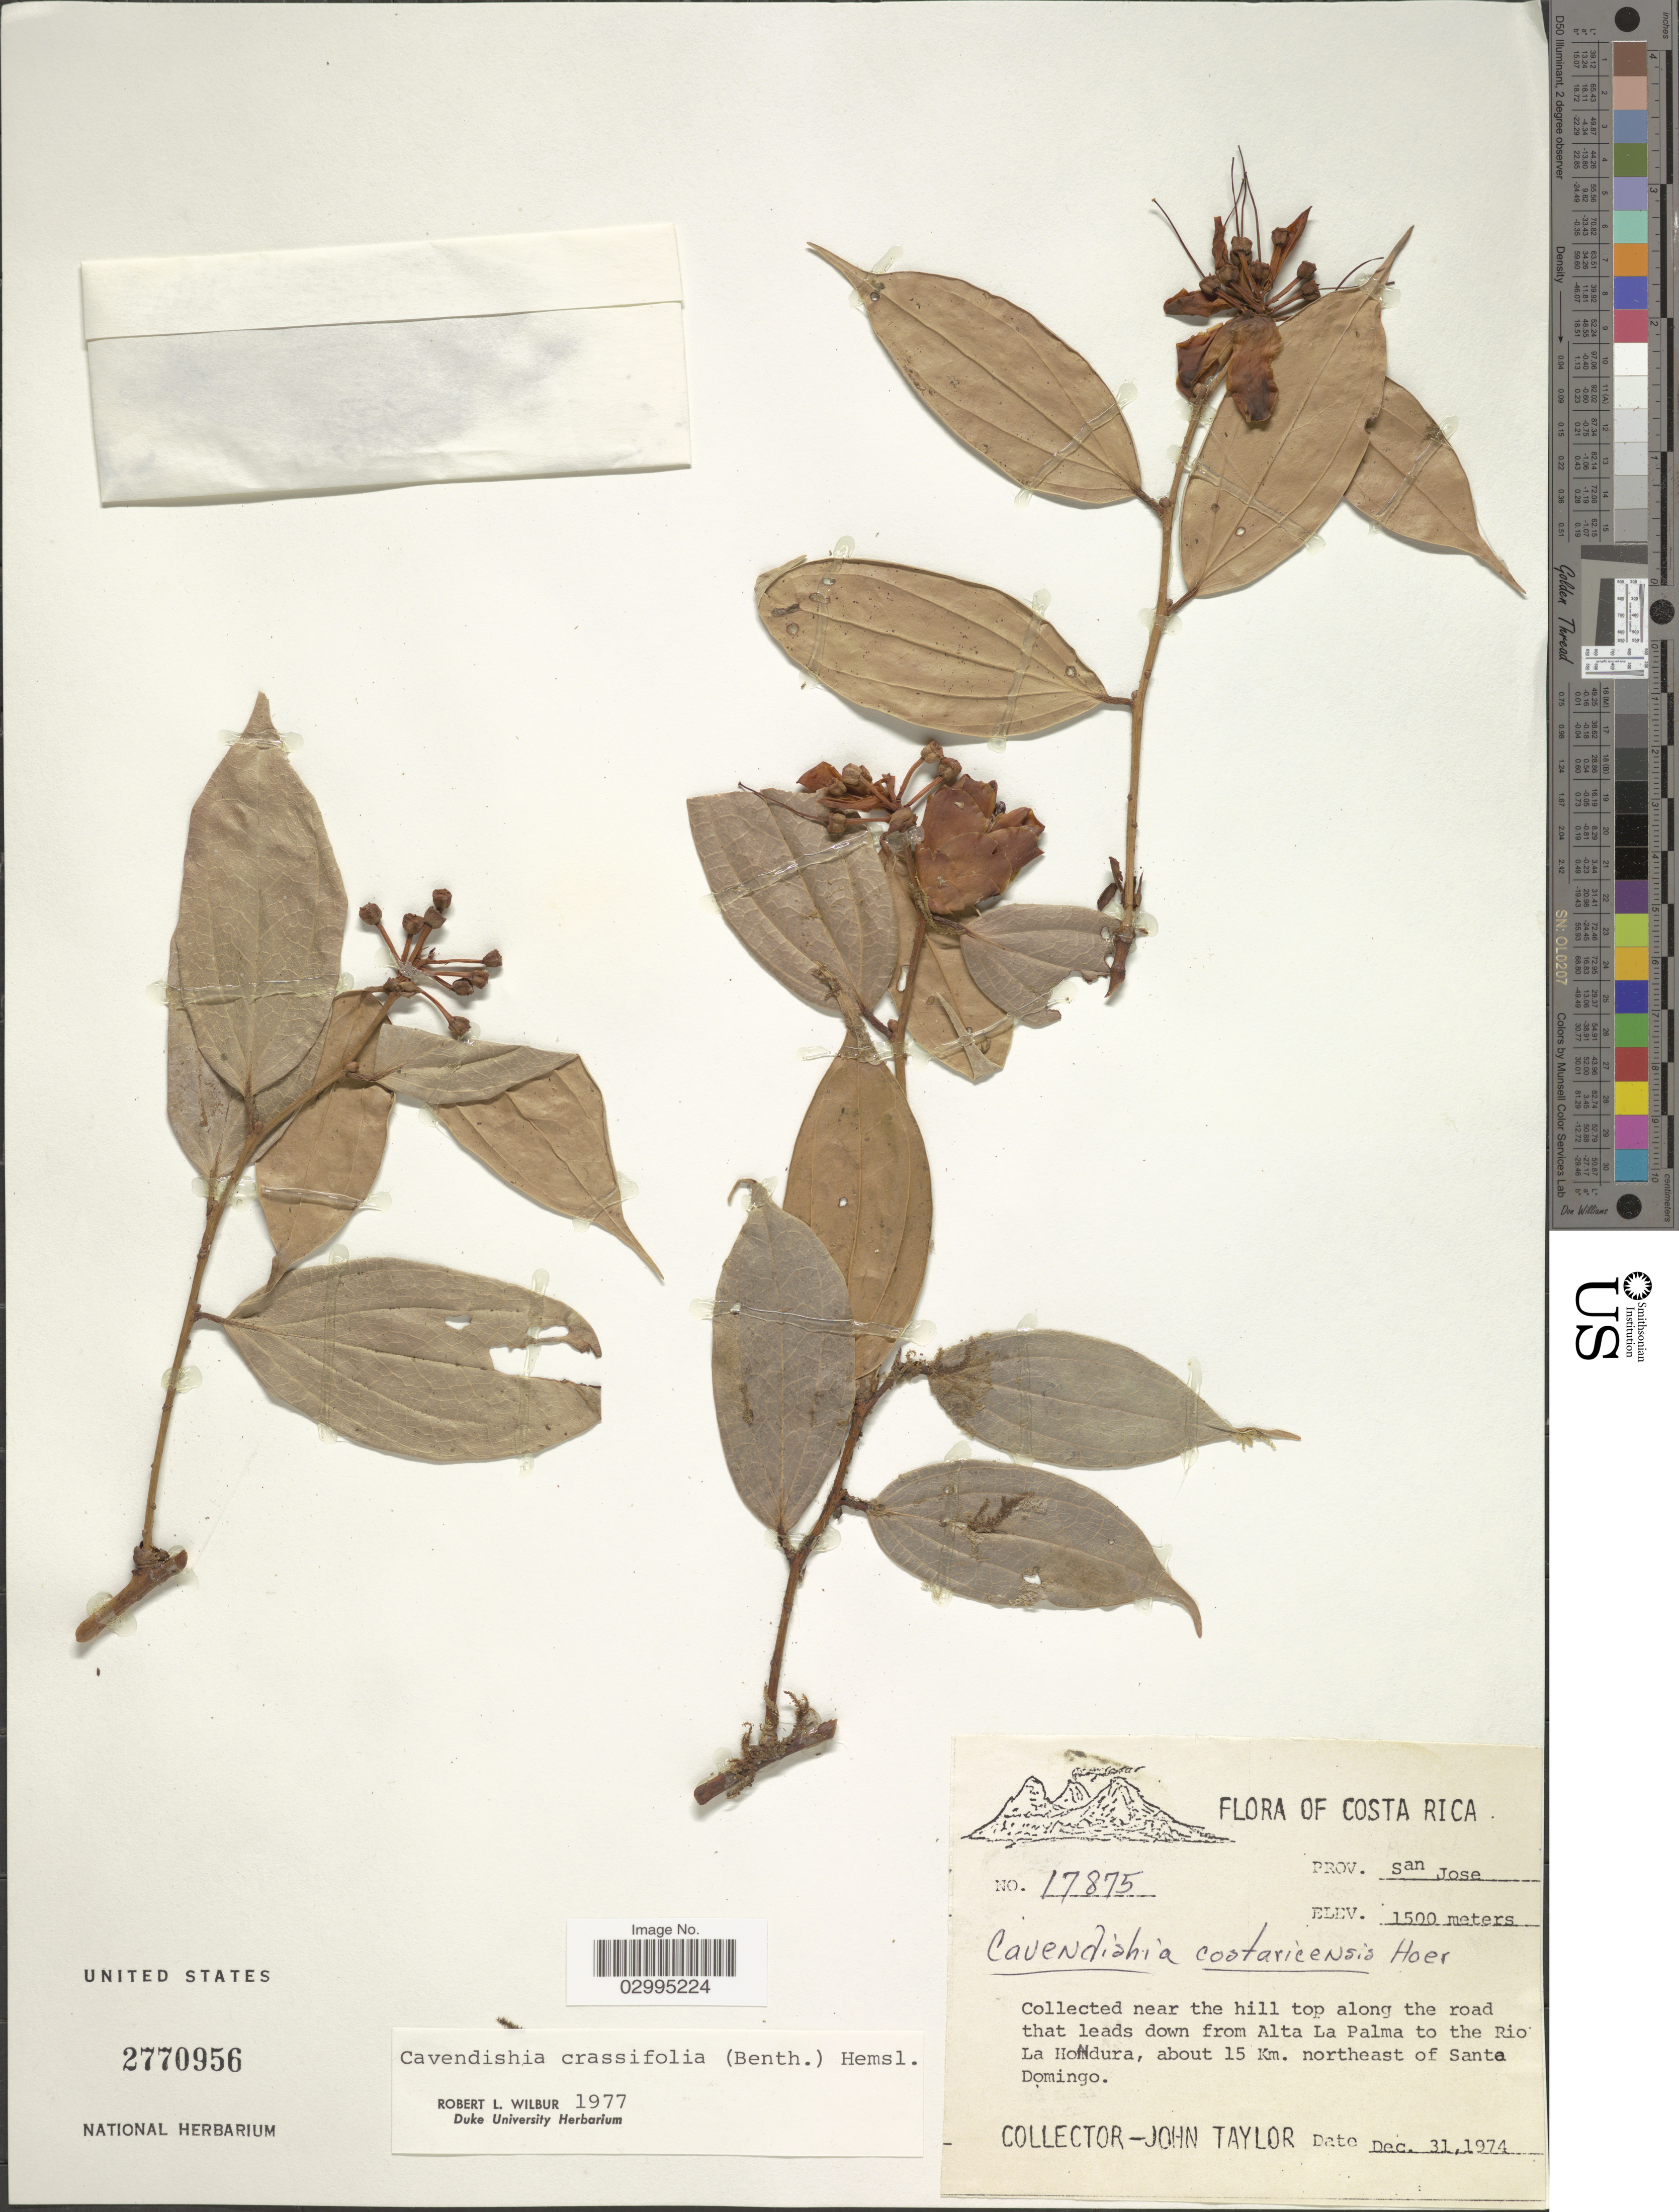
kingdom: Plantae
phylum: Tracheophyta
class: Magnoliopsida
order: Ericales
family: Ericaceae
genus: Cavendishia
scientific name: Cavendishia crassifolia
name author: (Benth.) Hemsl.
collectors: J. Taylor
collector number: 17875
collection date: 1974-12-31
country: Costa Rica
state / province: San José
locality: Near the hill top along the road that leads down from Alta La Palma to the Rio La Hondura, about 15 Km. northeast of Santo Domingo.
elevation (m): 1500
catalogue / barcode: US 2770956